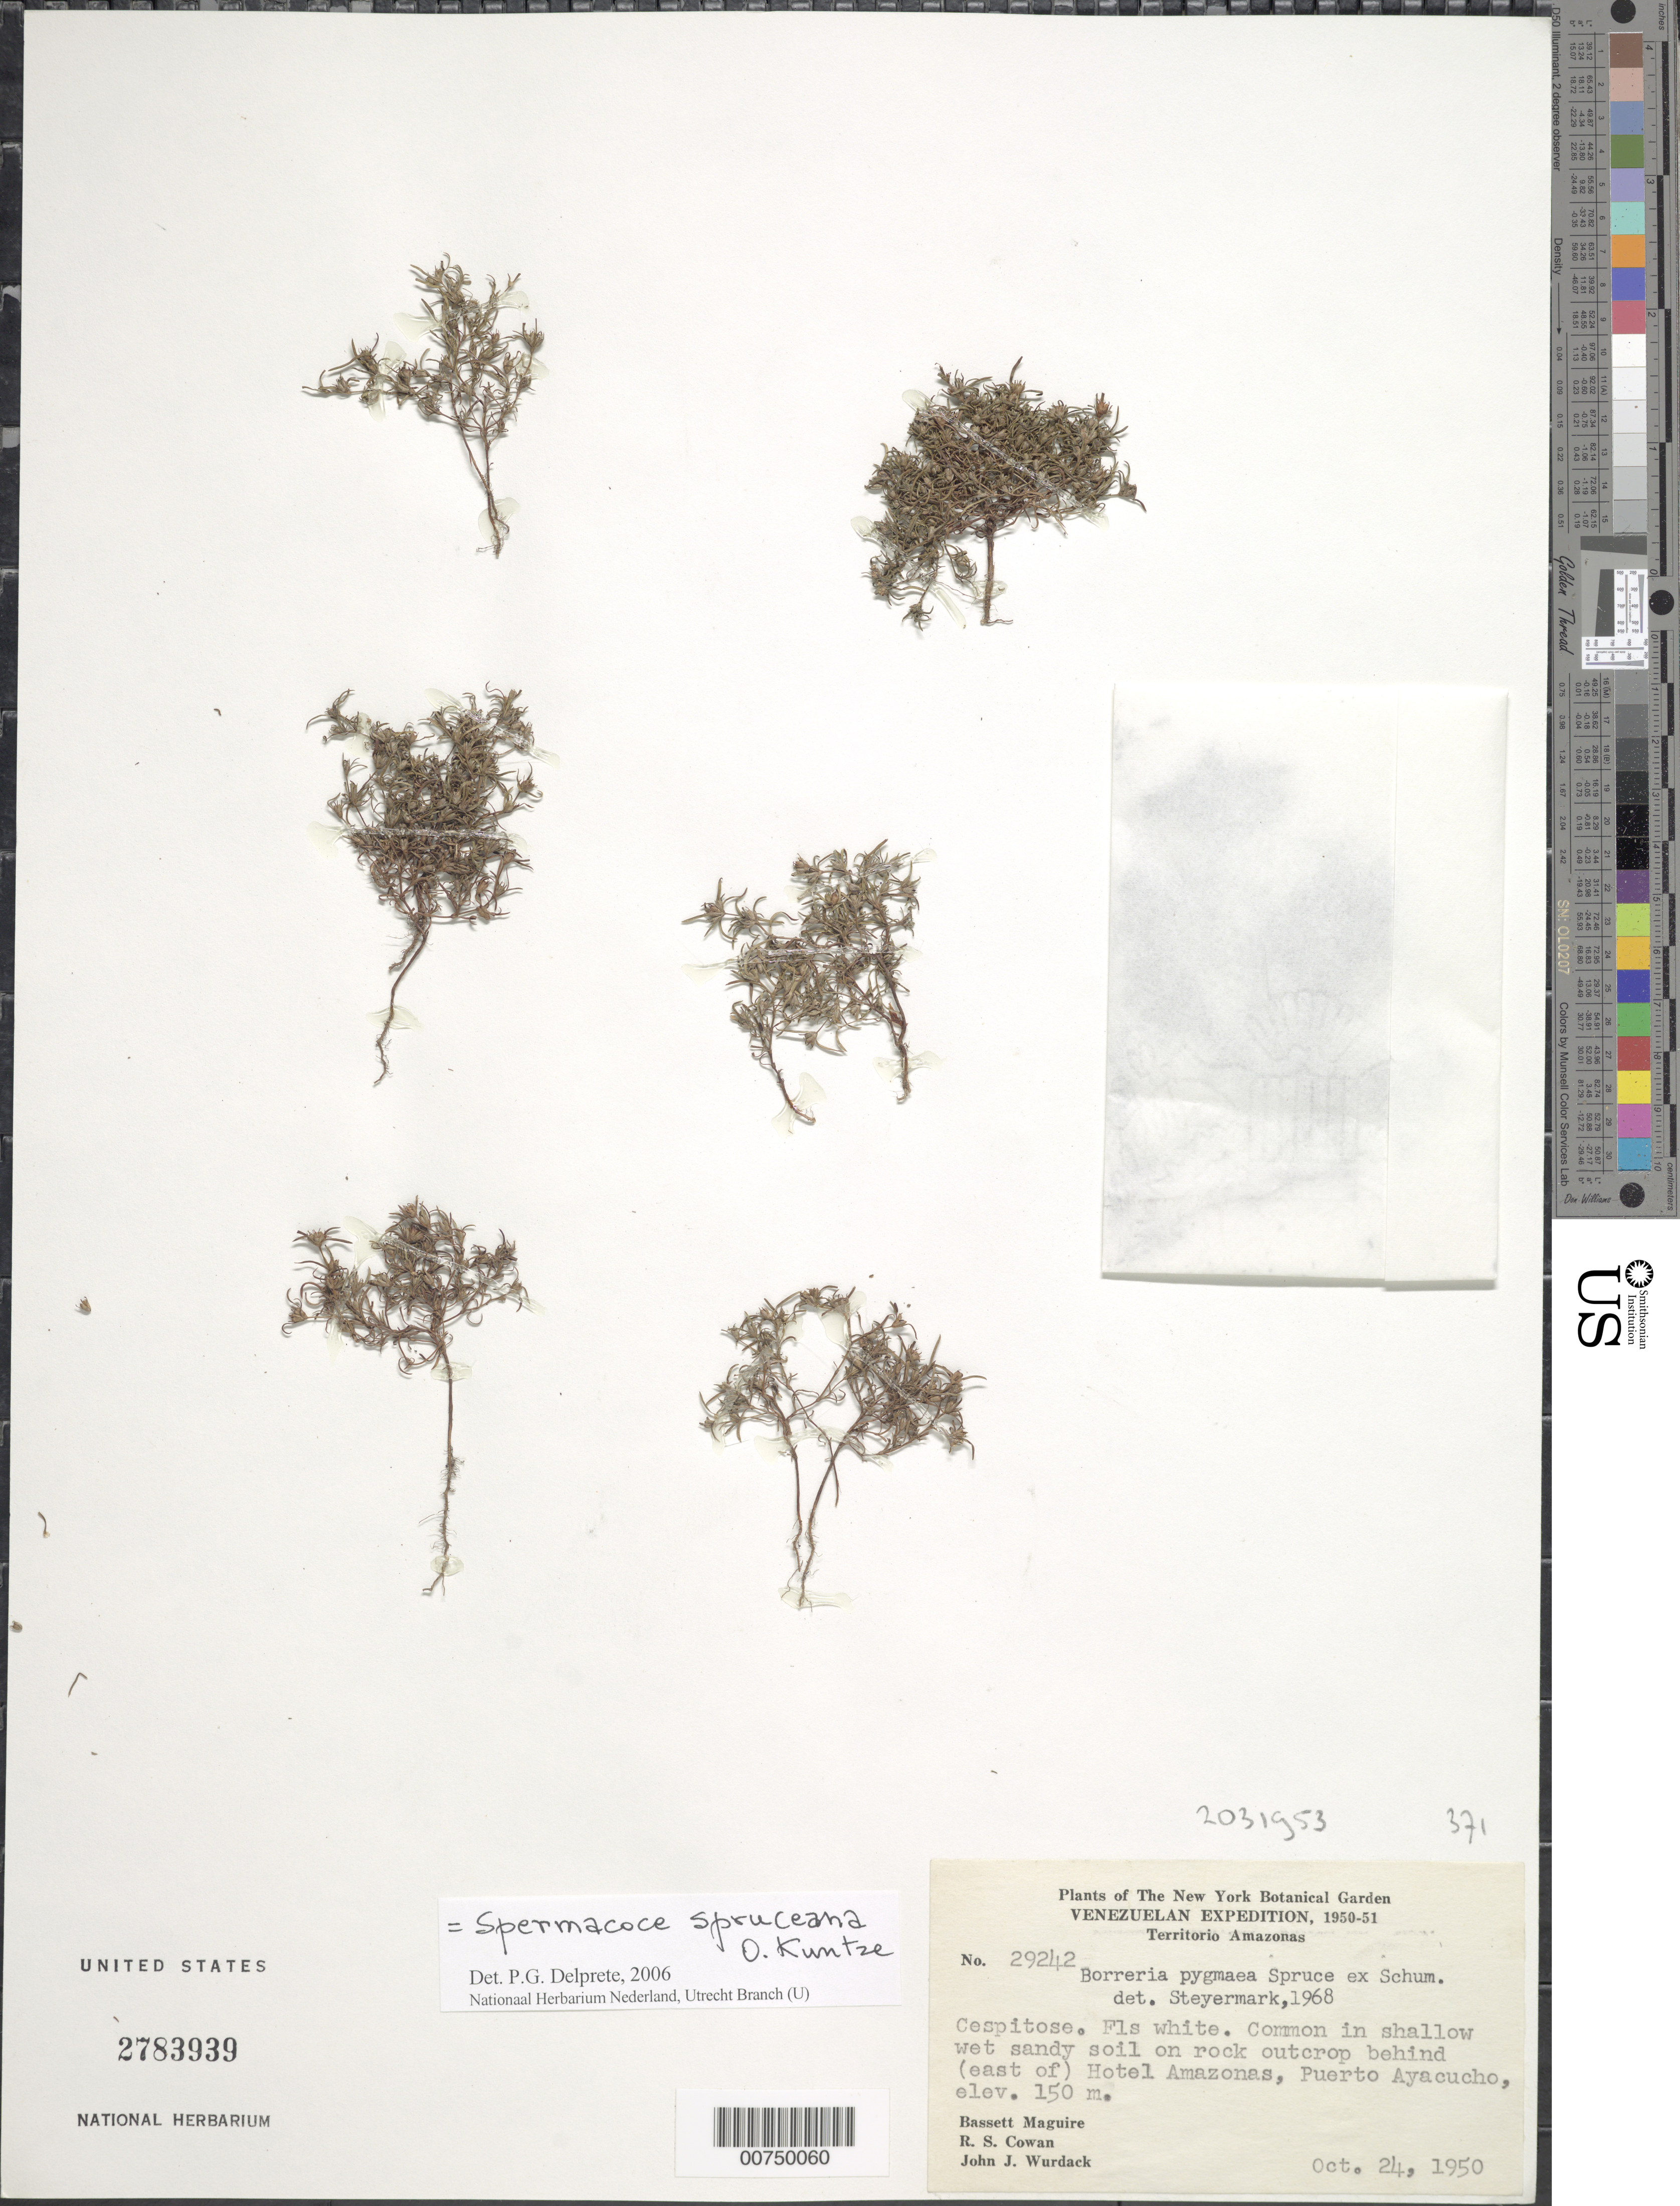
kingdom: Plantae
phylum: Tracheophyta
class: Magnoliopsida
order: Gentianales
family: Rubiaceae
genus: Spermacoce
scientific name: Spermacoce spruceana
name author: Kuntze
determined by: Delprete, P. G., Herb. de Guyane Cay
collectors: B. Maguire, R. S. Cowan & J. J. Wurdack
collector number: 29242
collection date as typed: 24-Oct-50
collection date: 1950-10-24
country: Venezuela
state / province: Amazonas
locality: Puerto Ayacucho, behind (E of) Hotel Amazonas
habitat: Shallow wet sandy soil on rock outcrop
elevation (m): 150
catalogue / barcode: US 2783939